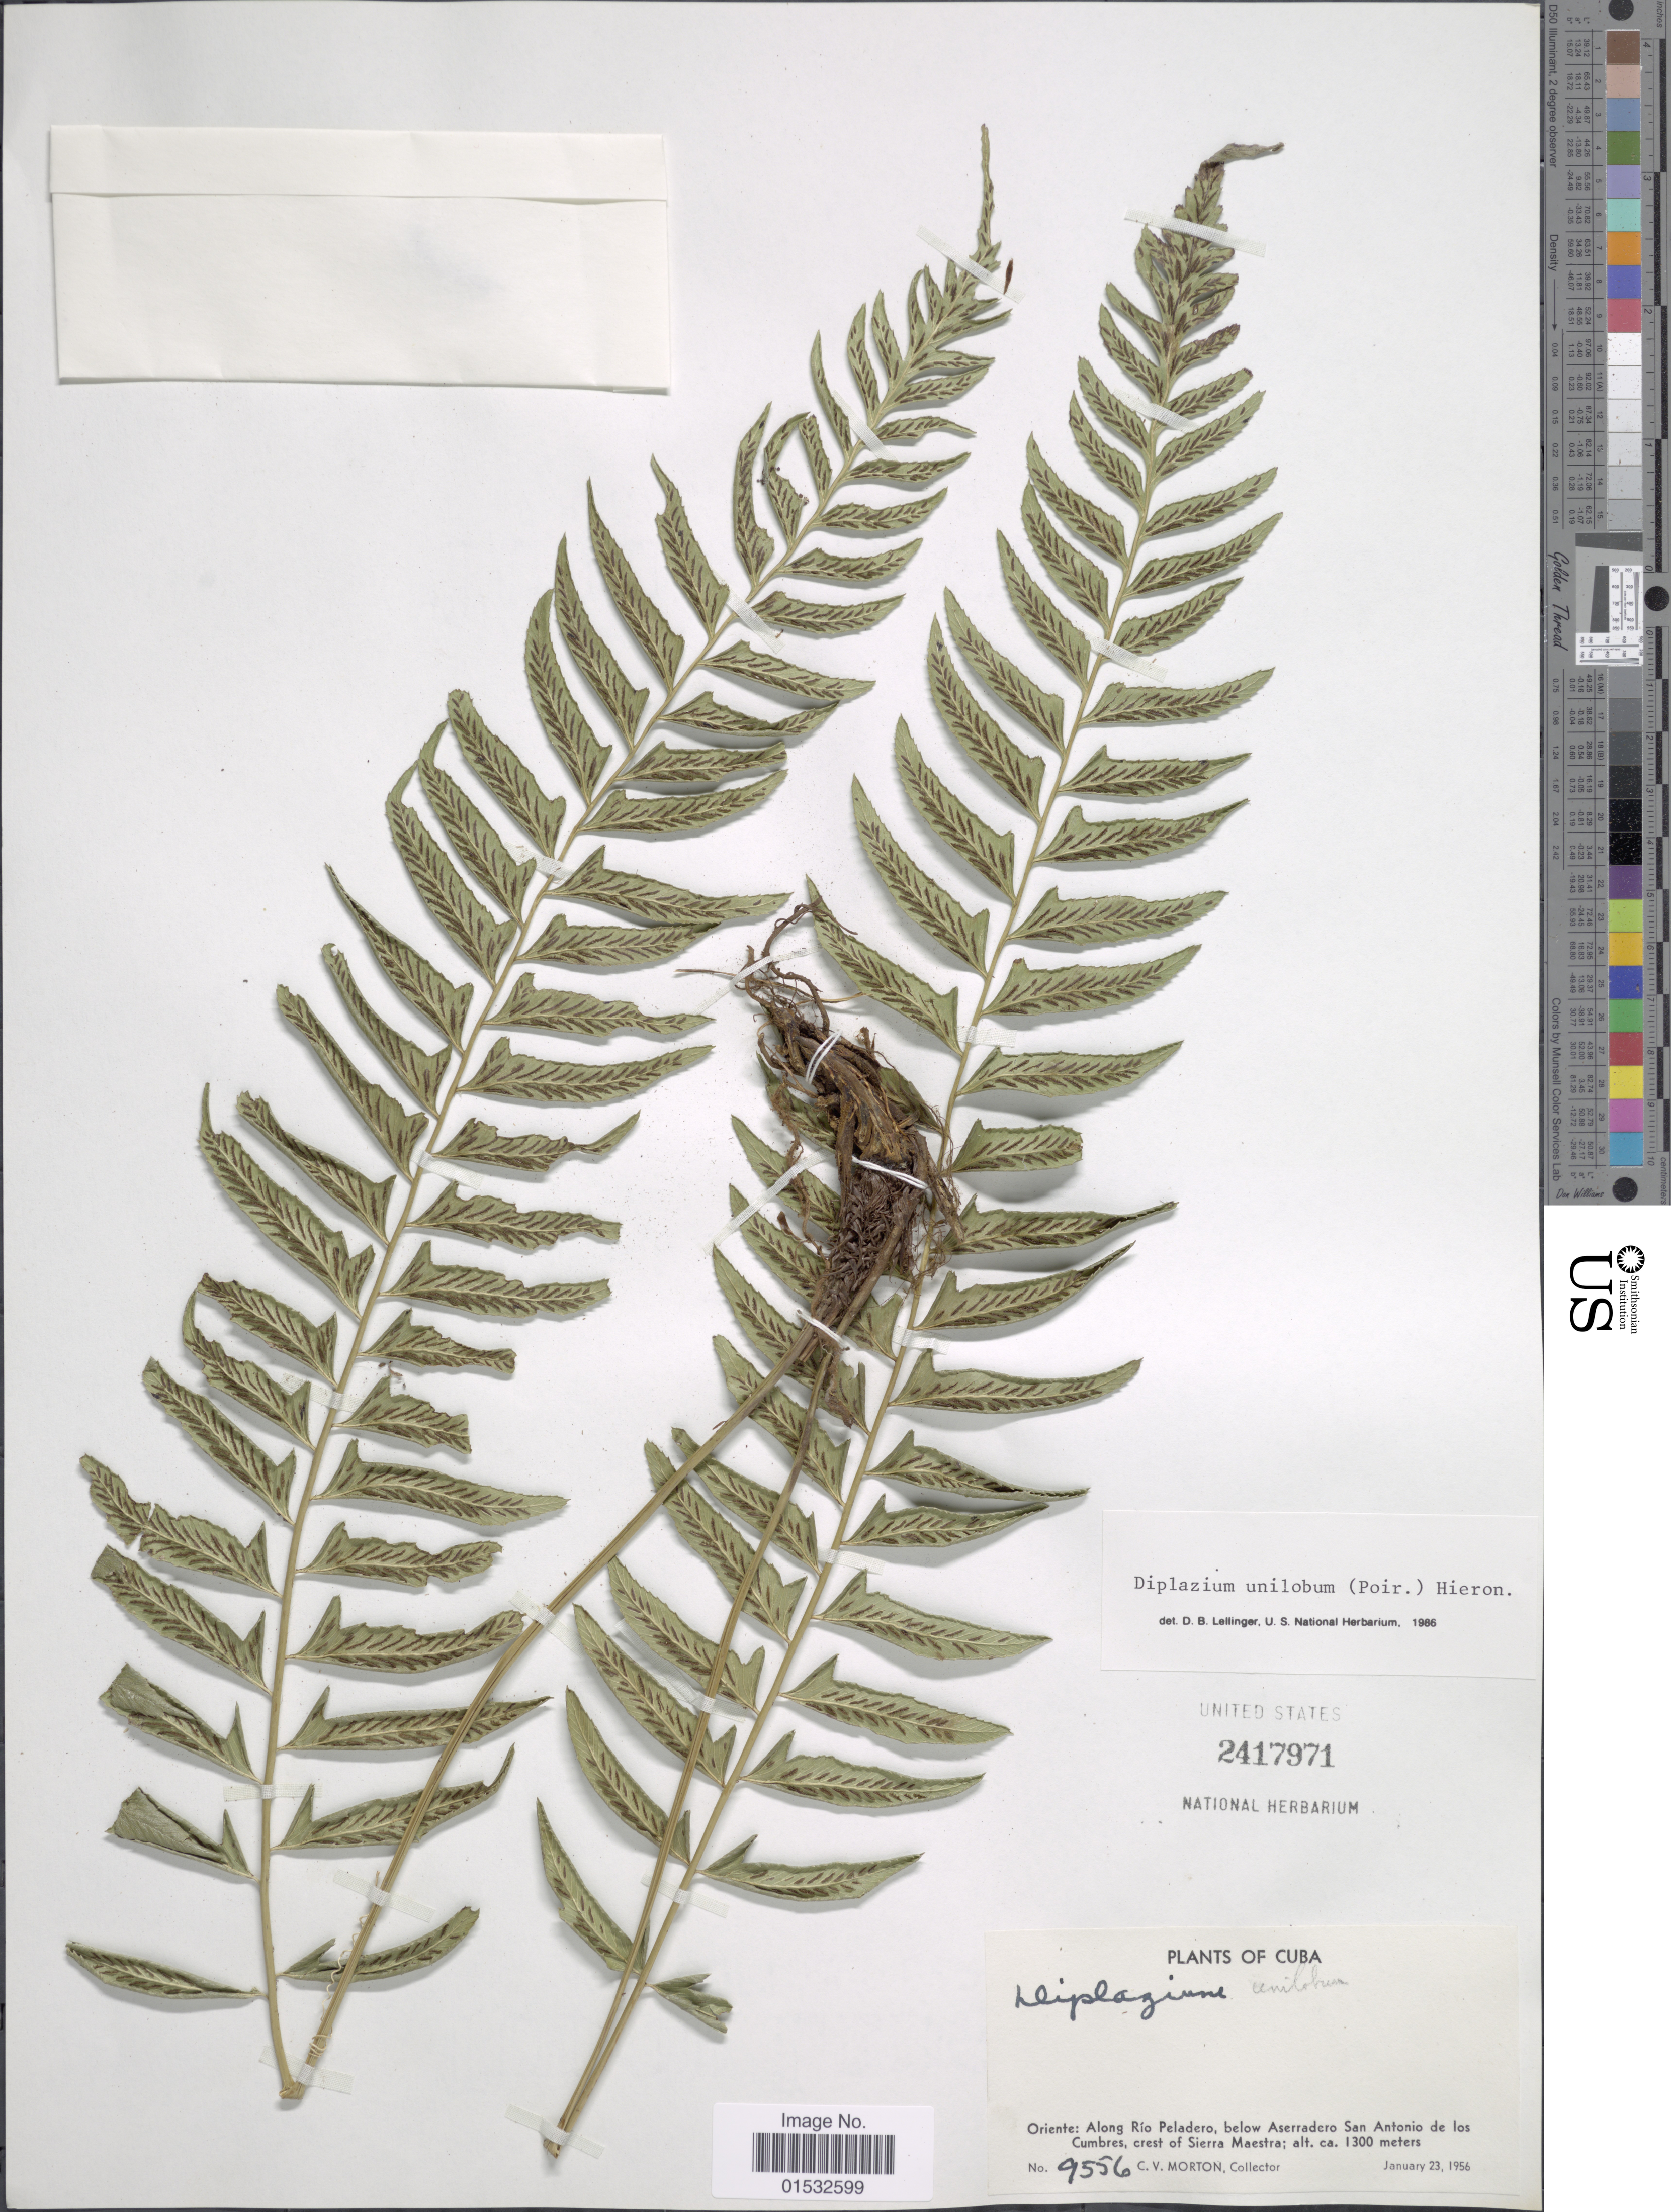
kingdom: Plantae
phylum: Tracheophyta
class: Polypodiopsida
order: Polypodiales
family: Athyriaceae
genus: Diplazium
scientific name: Diplazium unilobum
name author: (Poir.) Hieron.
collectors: C. V. Morton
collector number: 9556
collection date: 1956-01-23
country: Cuba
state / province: Oriente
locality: Along Río Peladero, below Aserradero San Antonio de los Cumbres, crest of Sierra Maestra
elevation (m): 1300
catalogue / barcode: US 2417971